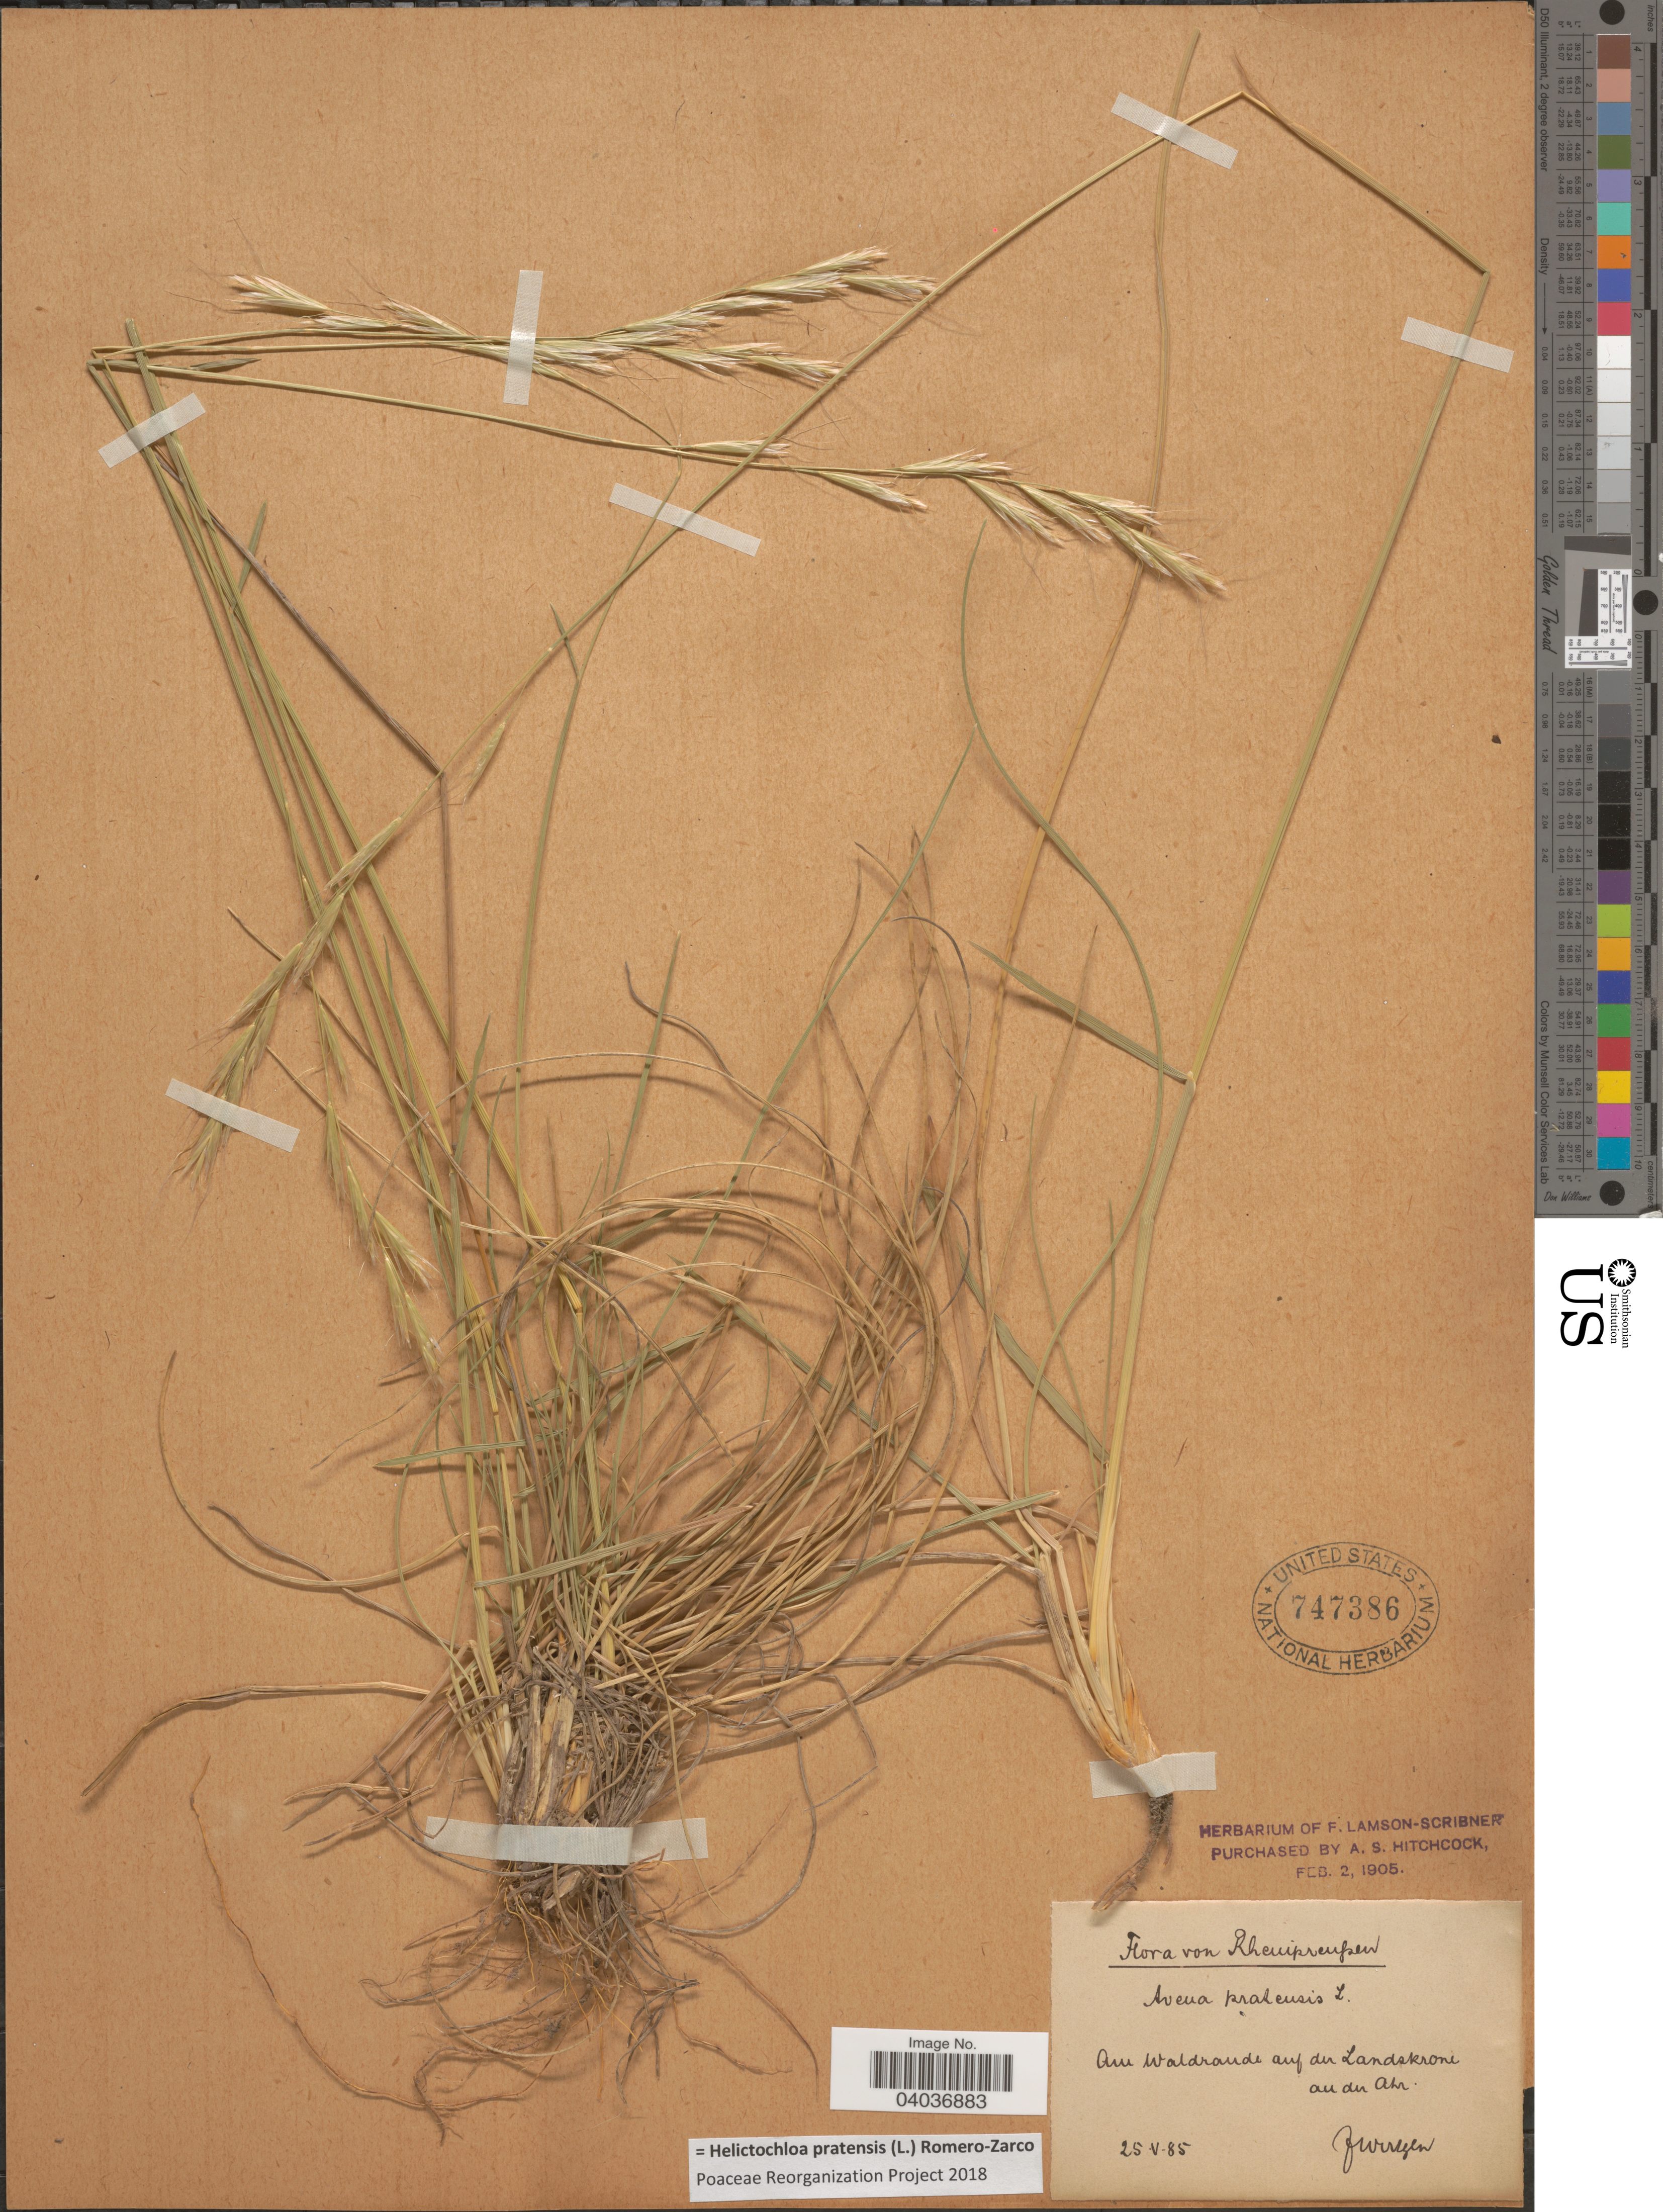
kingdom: Plantae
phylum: Tracheophyta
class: Liliopsida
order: Poales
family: Poaceae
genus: Helictochloa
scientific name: Helictochloa pratensis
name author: (L.) Romero-Zarco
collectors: F. Wirtgen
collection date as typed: Transcribed d/m/y: 25/5/85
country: Germany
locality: Rheinpreussen. Am Waldrande auf der Landskroni au der Ahr.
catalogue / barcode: US 747386